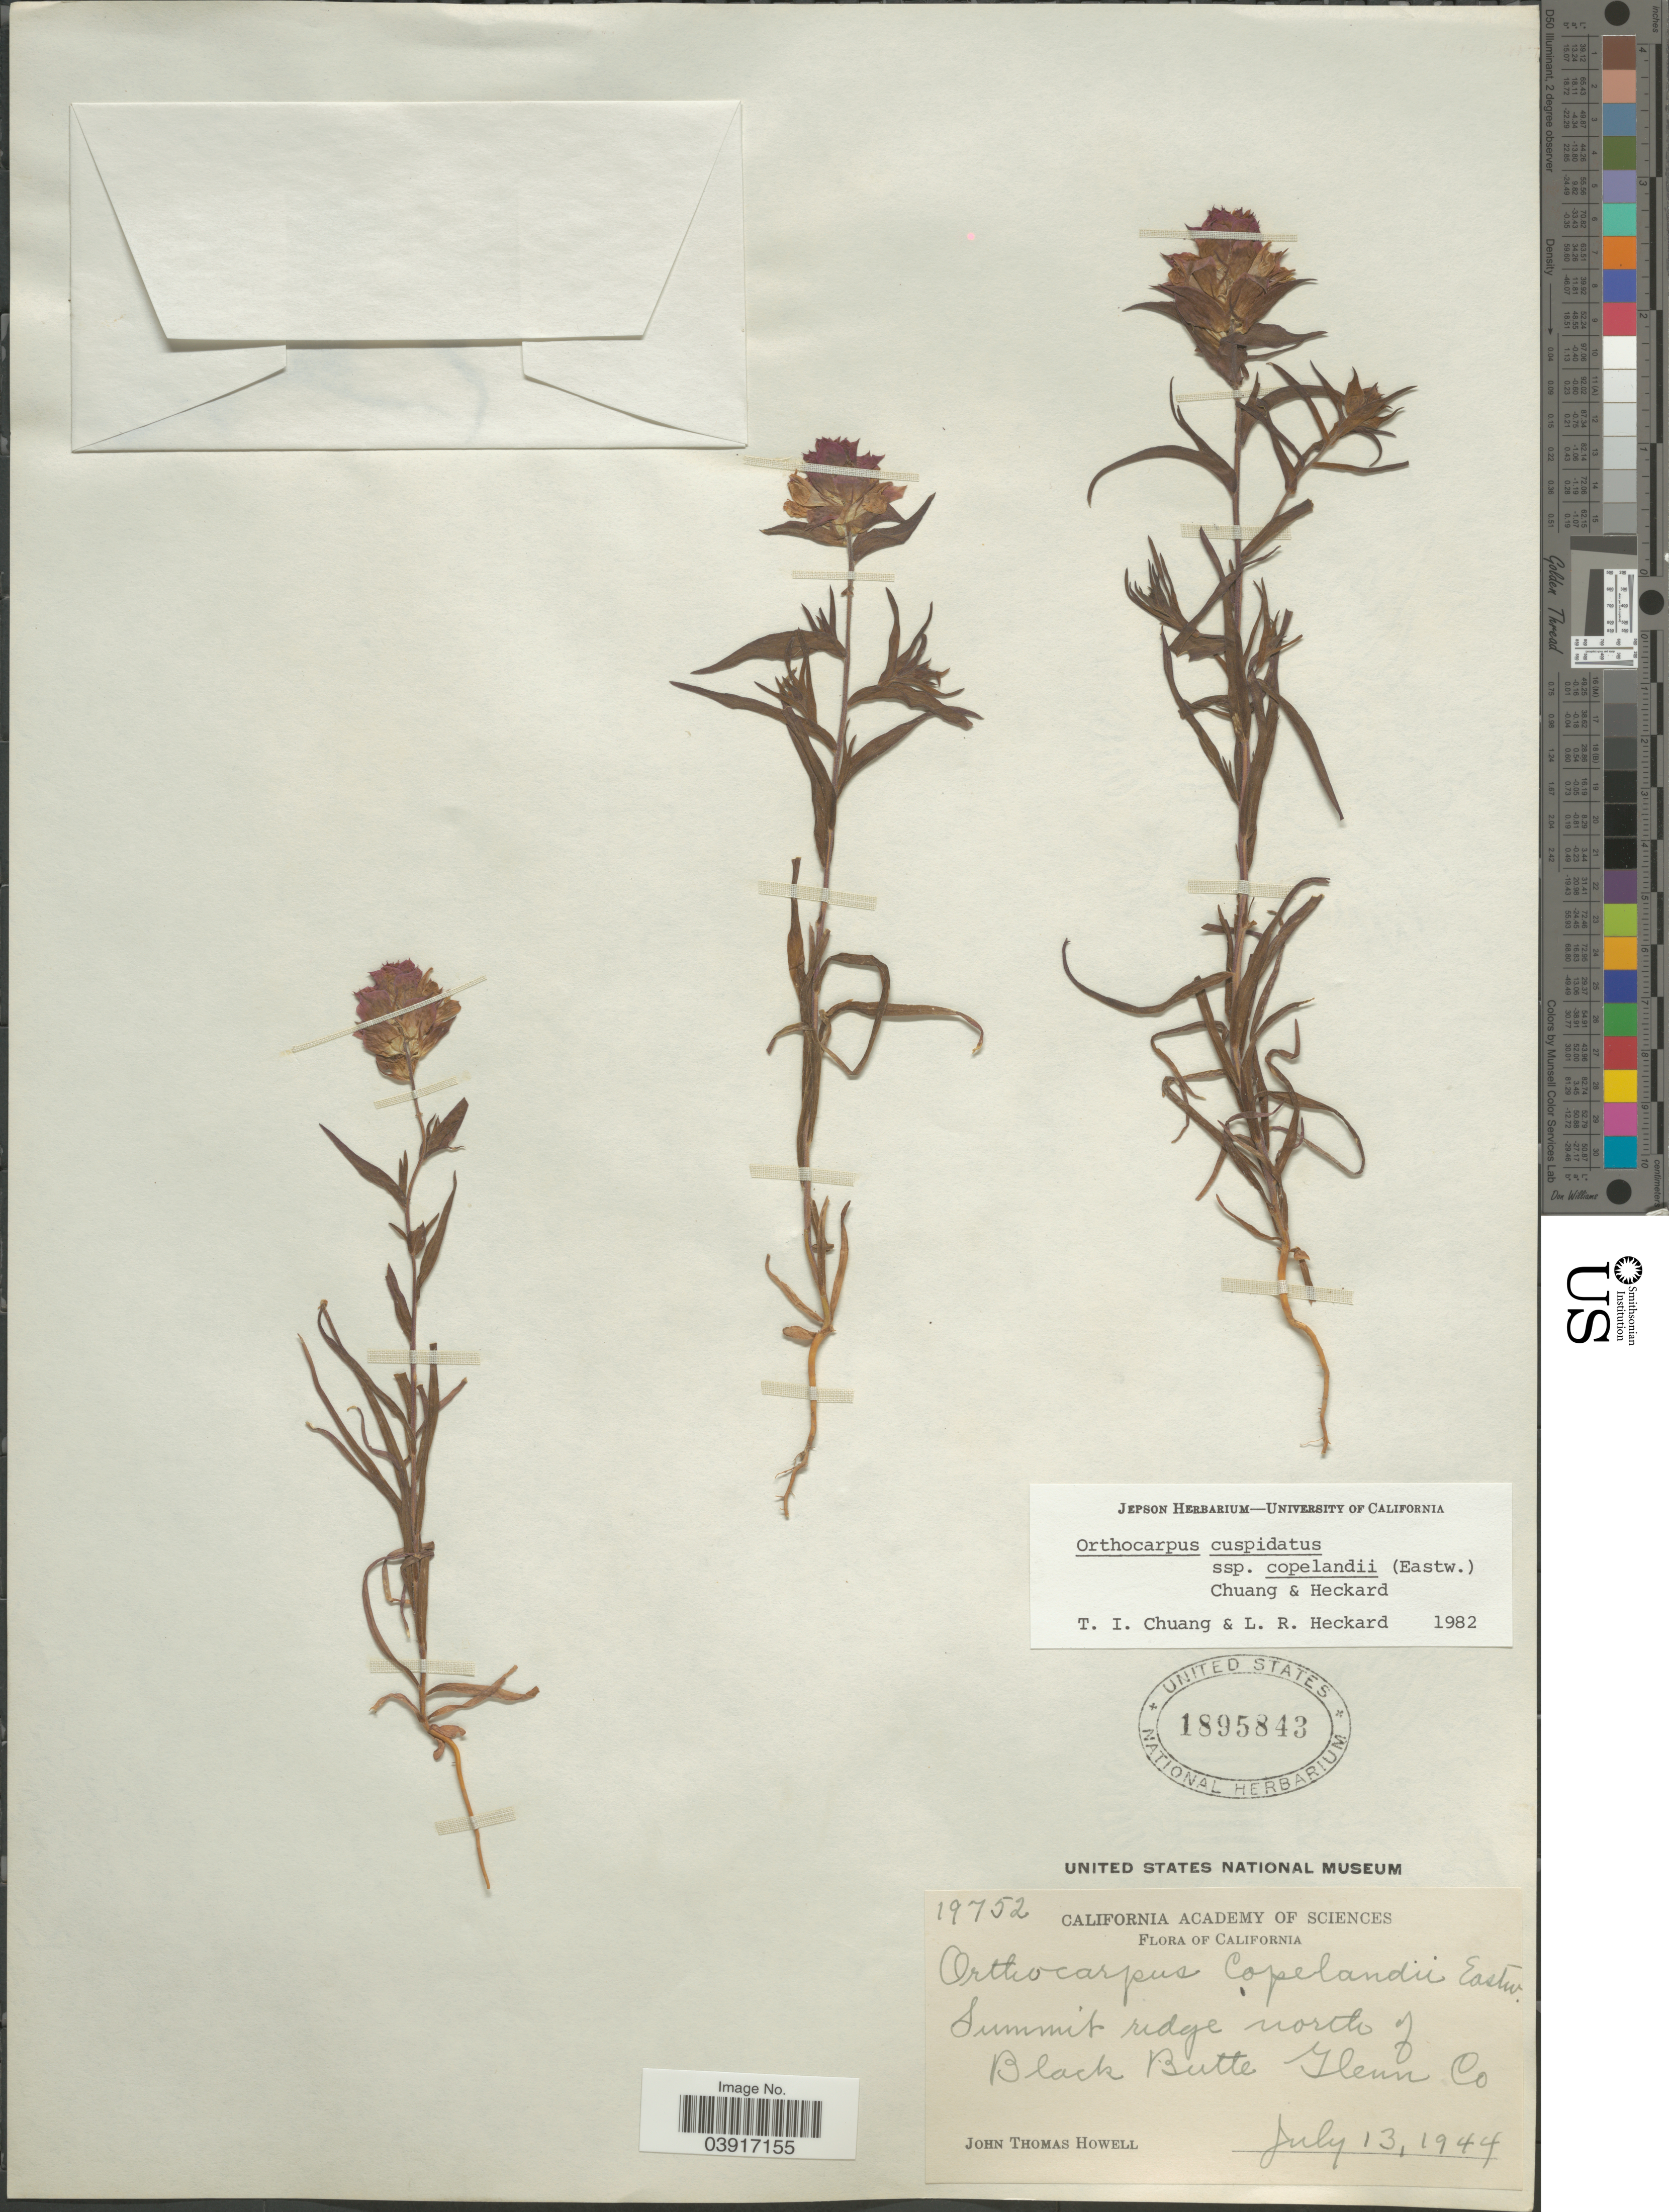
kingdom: Plantae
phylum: Tracheophyta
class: Magnoliopsida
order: Lamiales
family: Orobanchaceae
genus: Orthocarpus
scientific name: Orthocarpus cuspidatus subsp. copelandii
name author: (Eastw.) T.I. Chuang & Heckard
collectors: J. T. Howell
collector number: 19752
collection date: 1944-07-13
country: United States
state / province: California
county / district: Glenn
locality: Summit ridge north of Black Butte, Glenn Co.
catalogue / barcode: US 1895843